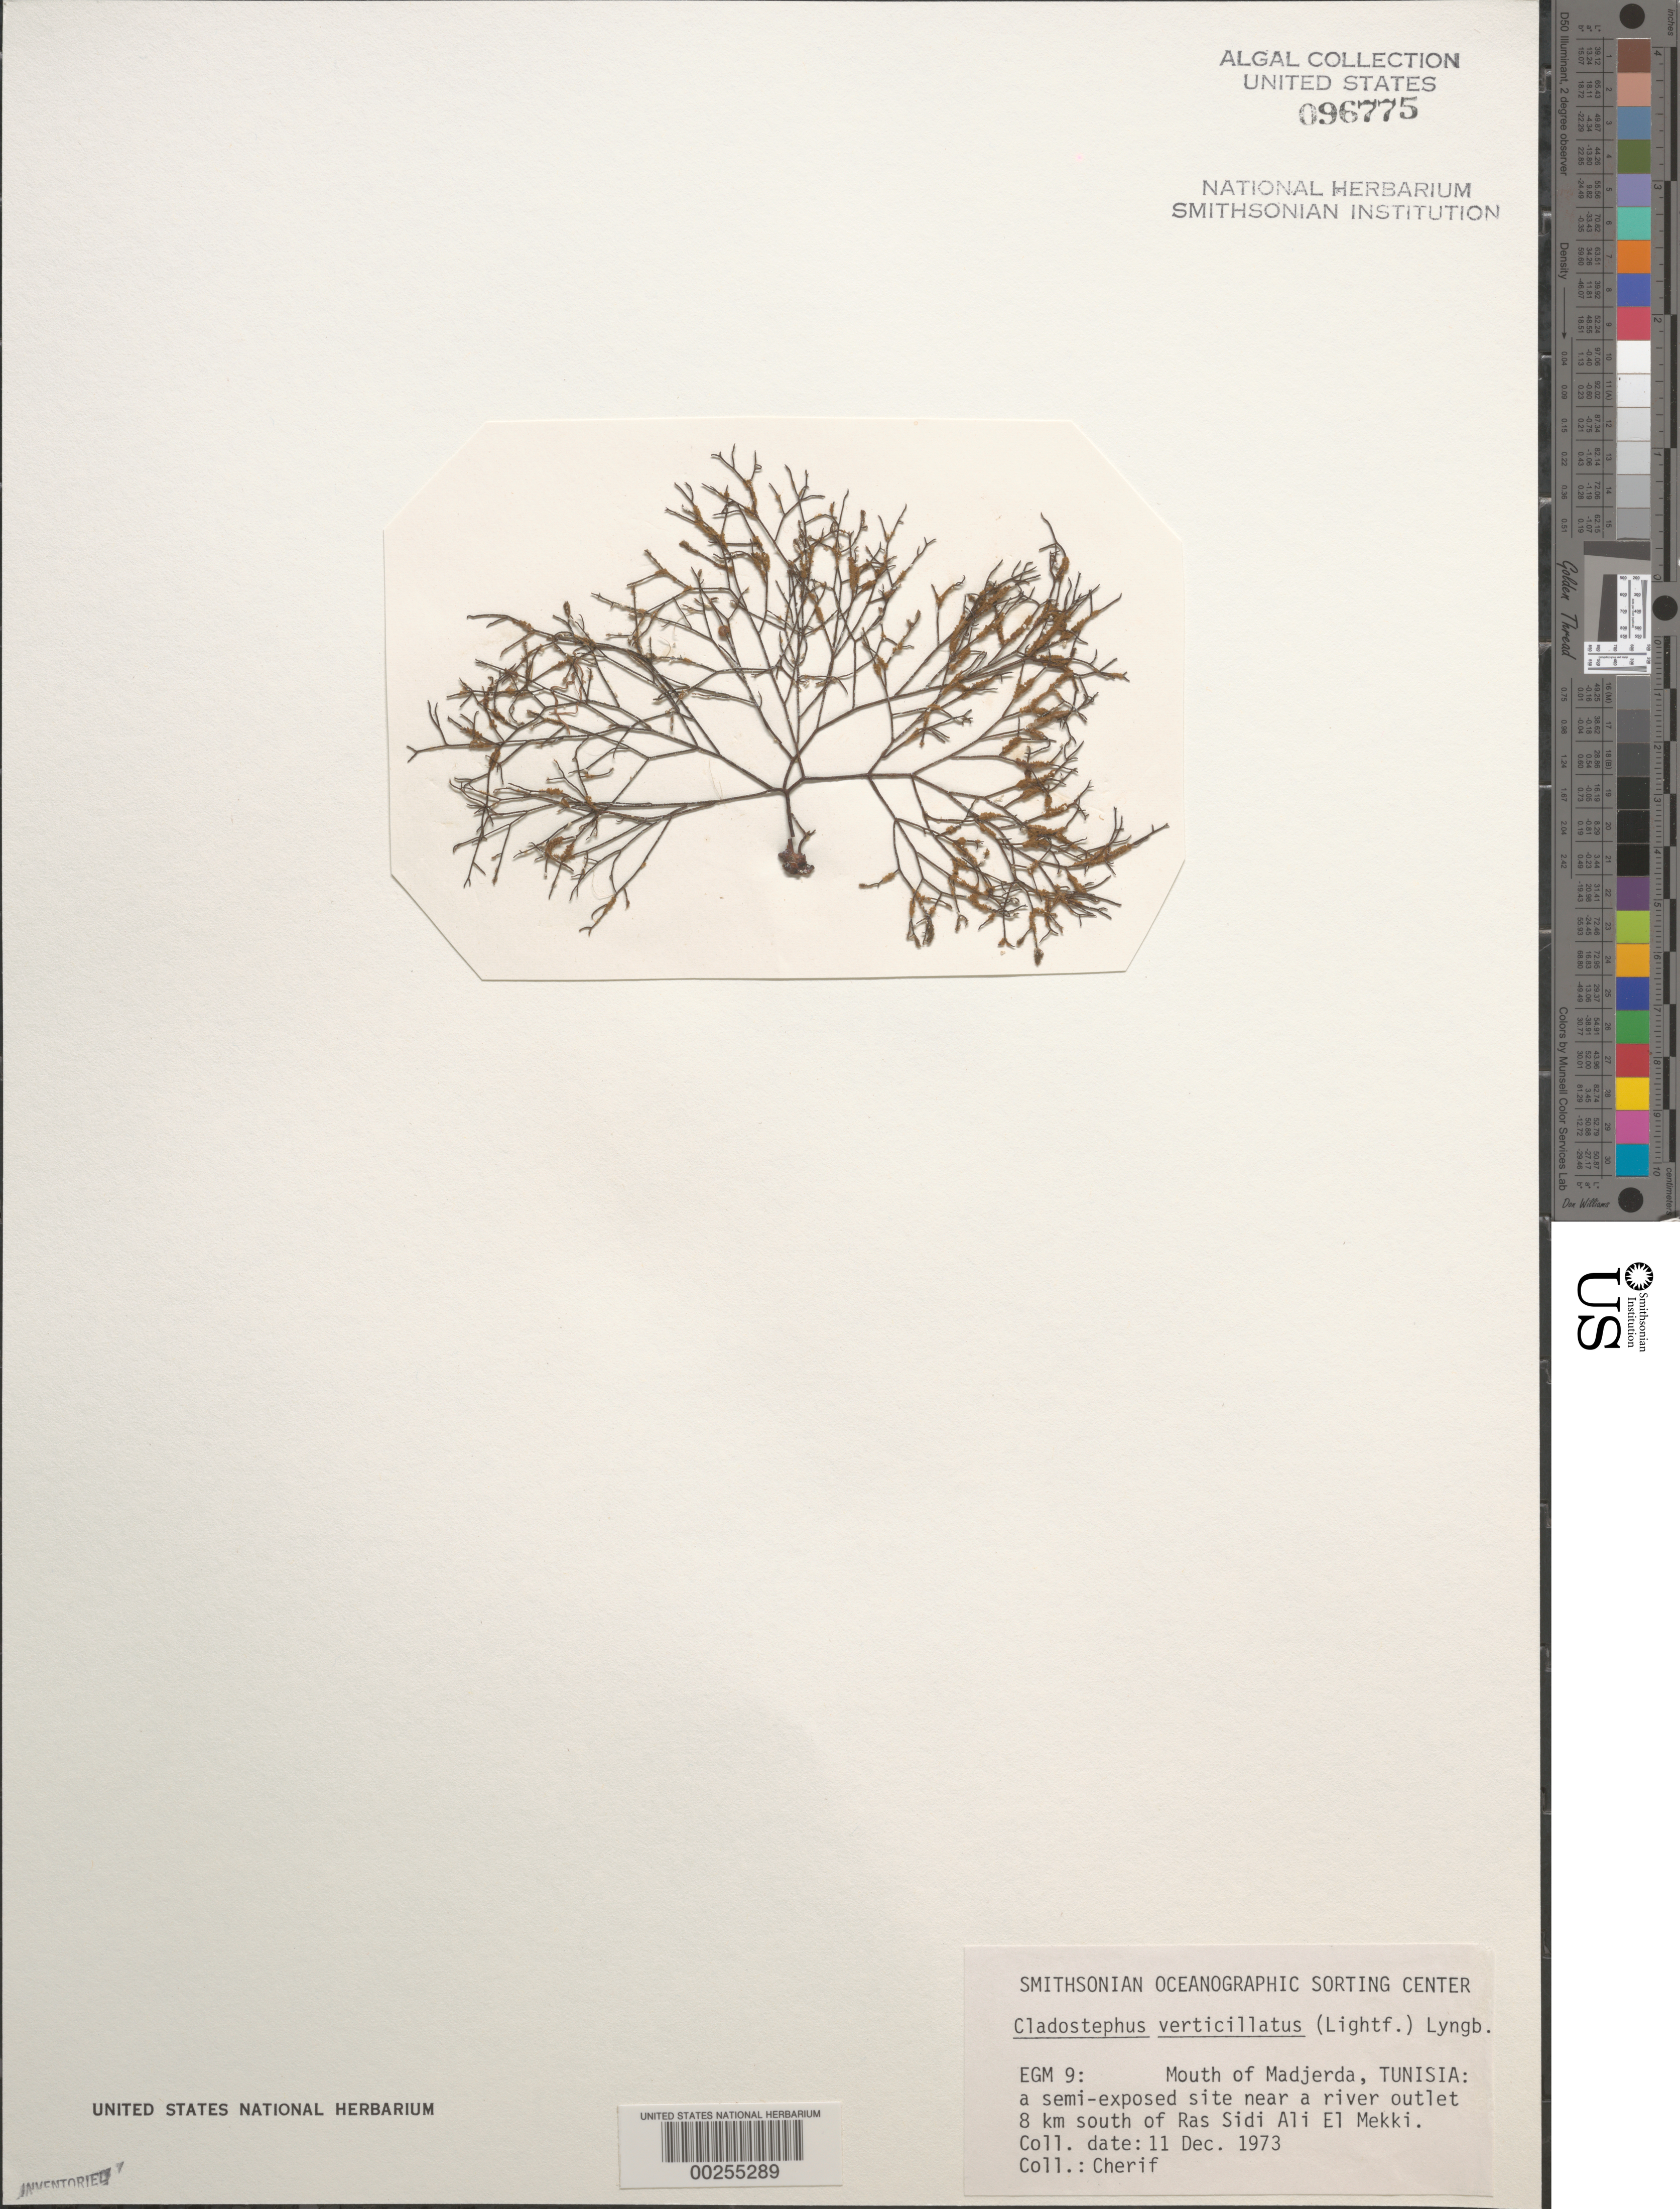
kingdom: Chromista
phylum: Ochrophyta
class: Phaeophyceae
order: Sphacelariales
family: Cladostephaceae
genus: Cladostephus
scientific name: Cladostephus hirsutus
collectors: -. Cherif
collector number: EGM 9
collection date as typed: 11 Dec 1973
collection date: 1973-12-11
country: Tunisia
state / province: Tunis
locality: Madjerda mouth, eight km south of ras sidi ali el mekki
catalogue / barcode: US 96775